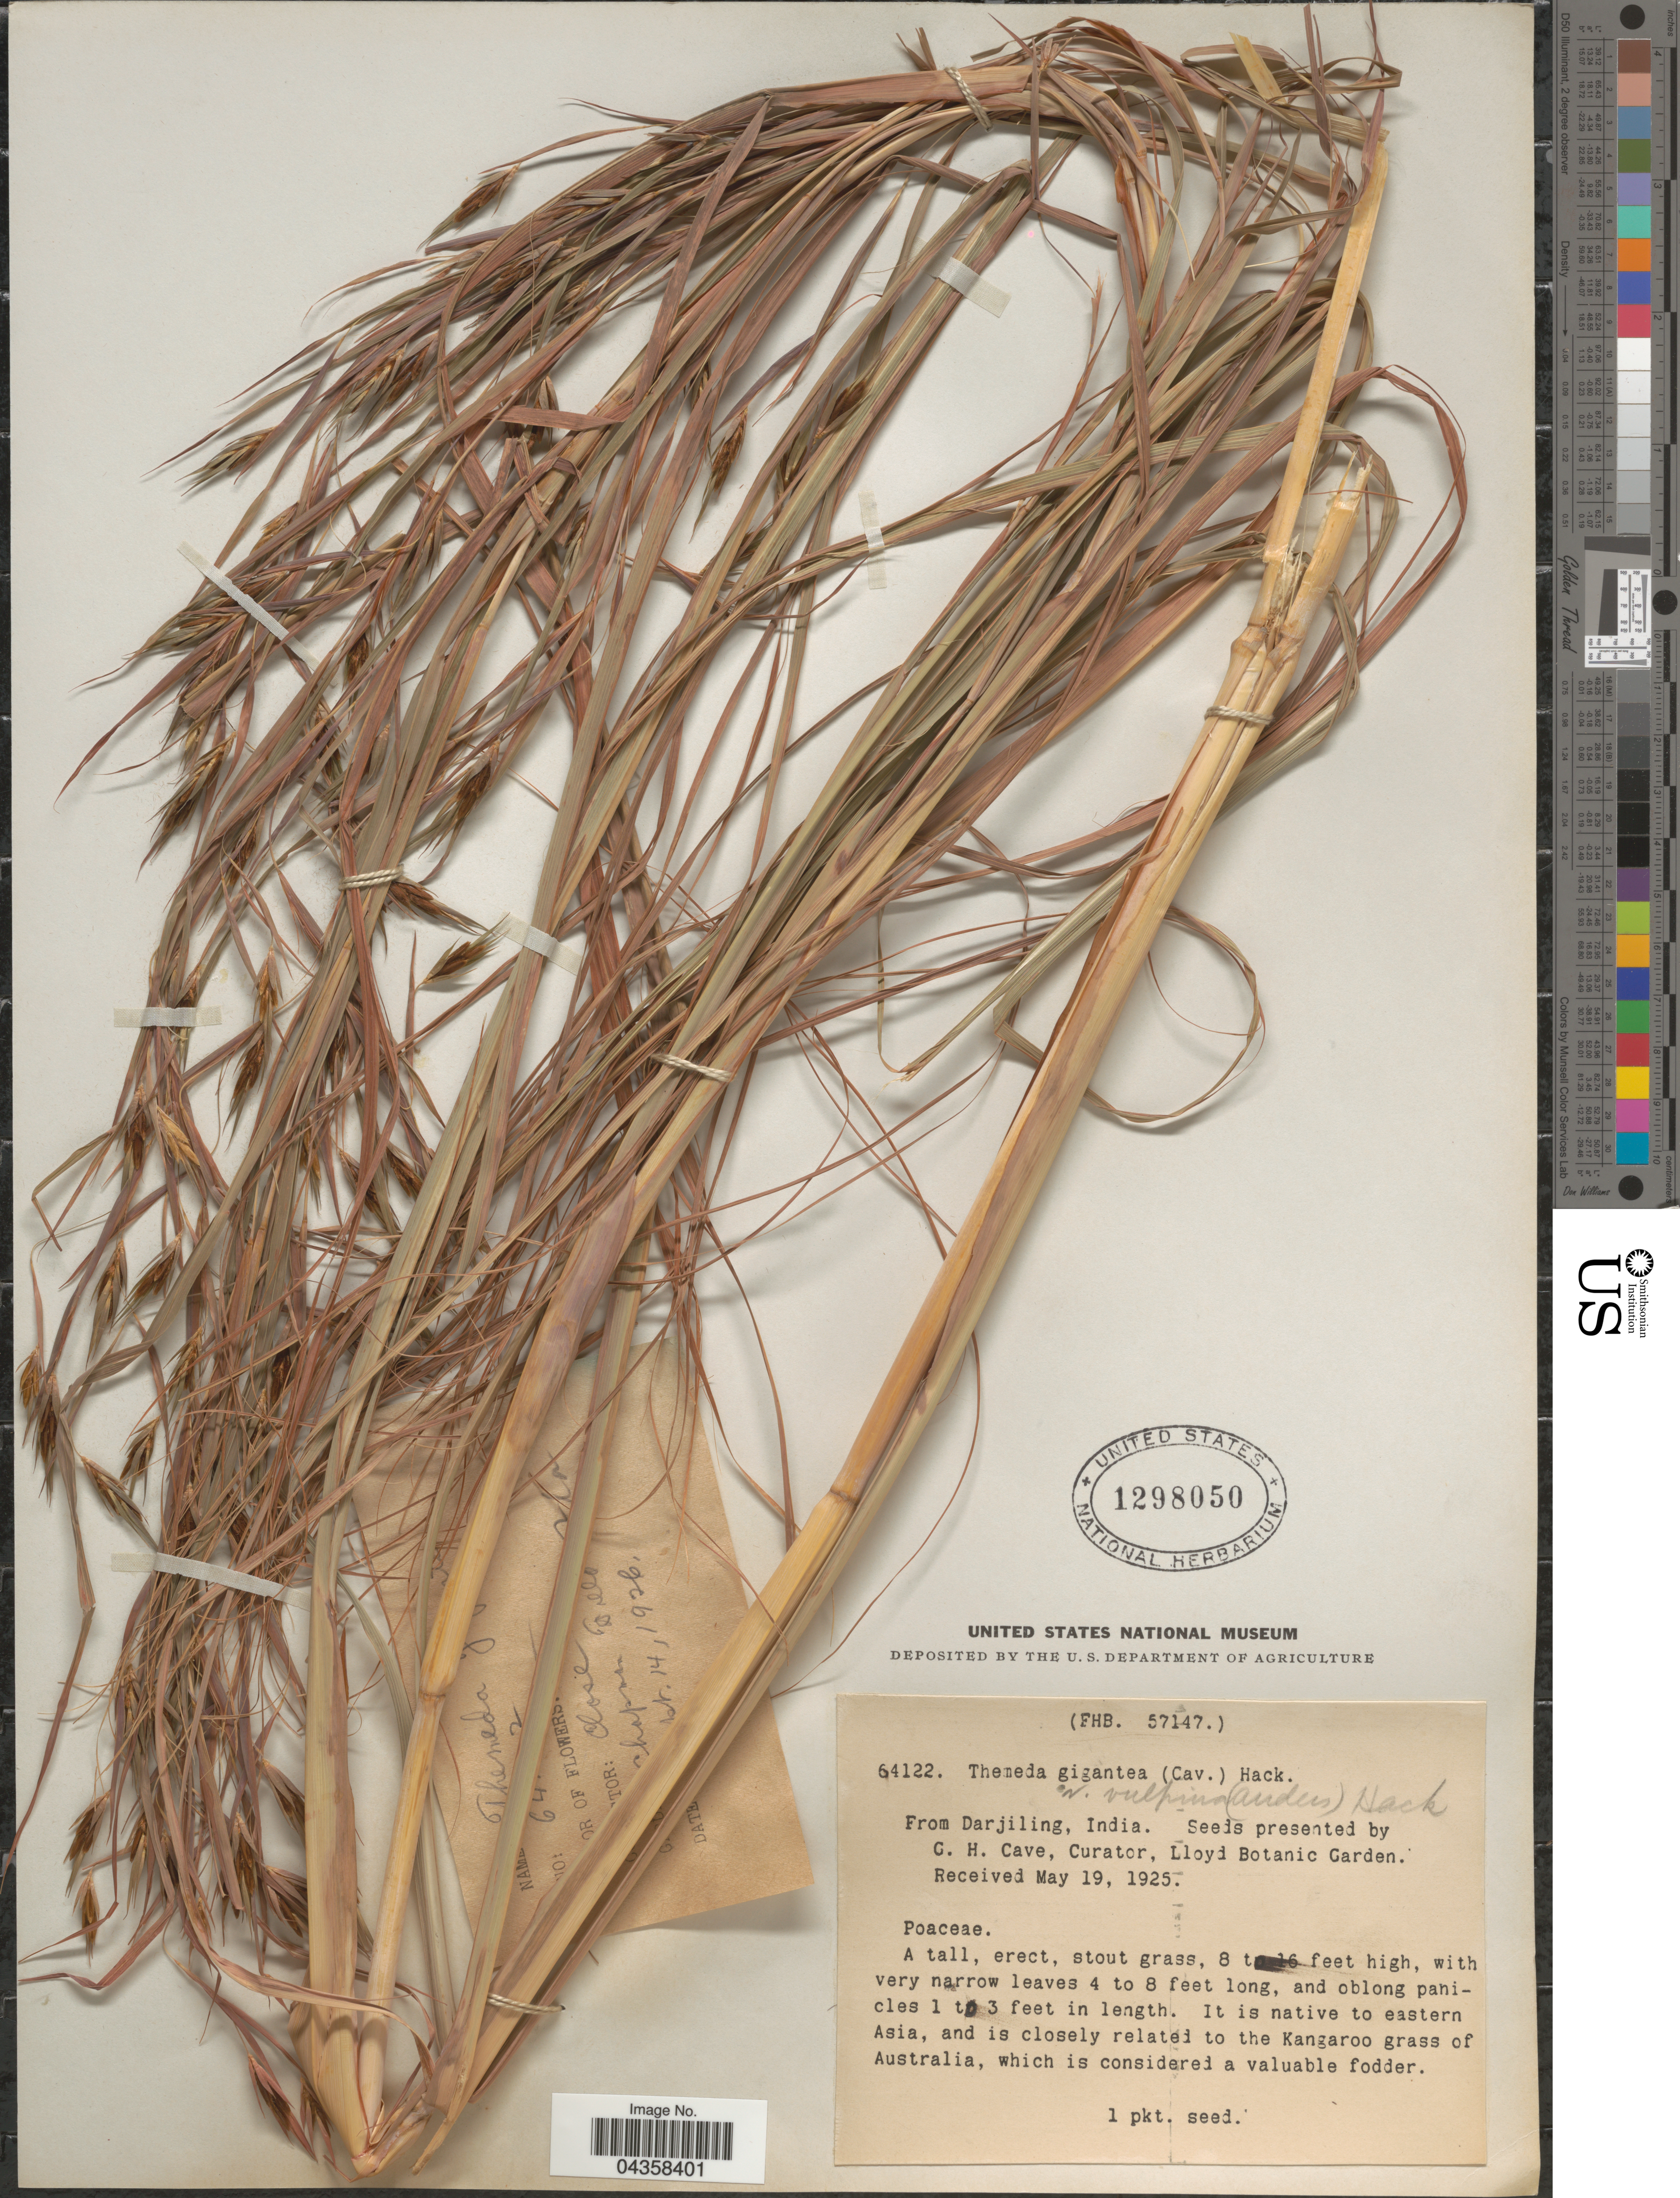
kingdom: Plantae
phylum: Tracheophyta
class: Liliopsida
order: Poales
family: Poaceae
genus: Themeda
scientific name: Themeda villosa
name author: (Lam.) A. Camus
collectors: Close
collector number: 64.!2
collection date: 1926-11-14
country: United States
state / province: Florida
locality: Chapman Falls.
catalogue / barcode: US 1298050